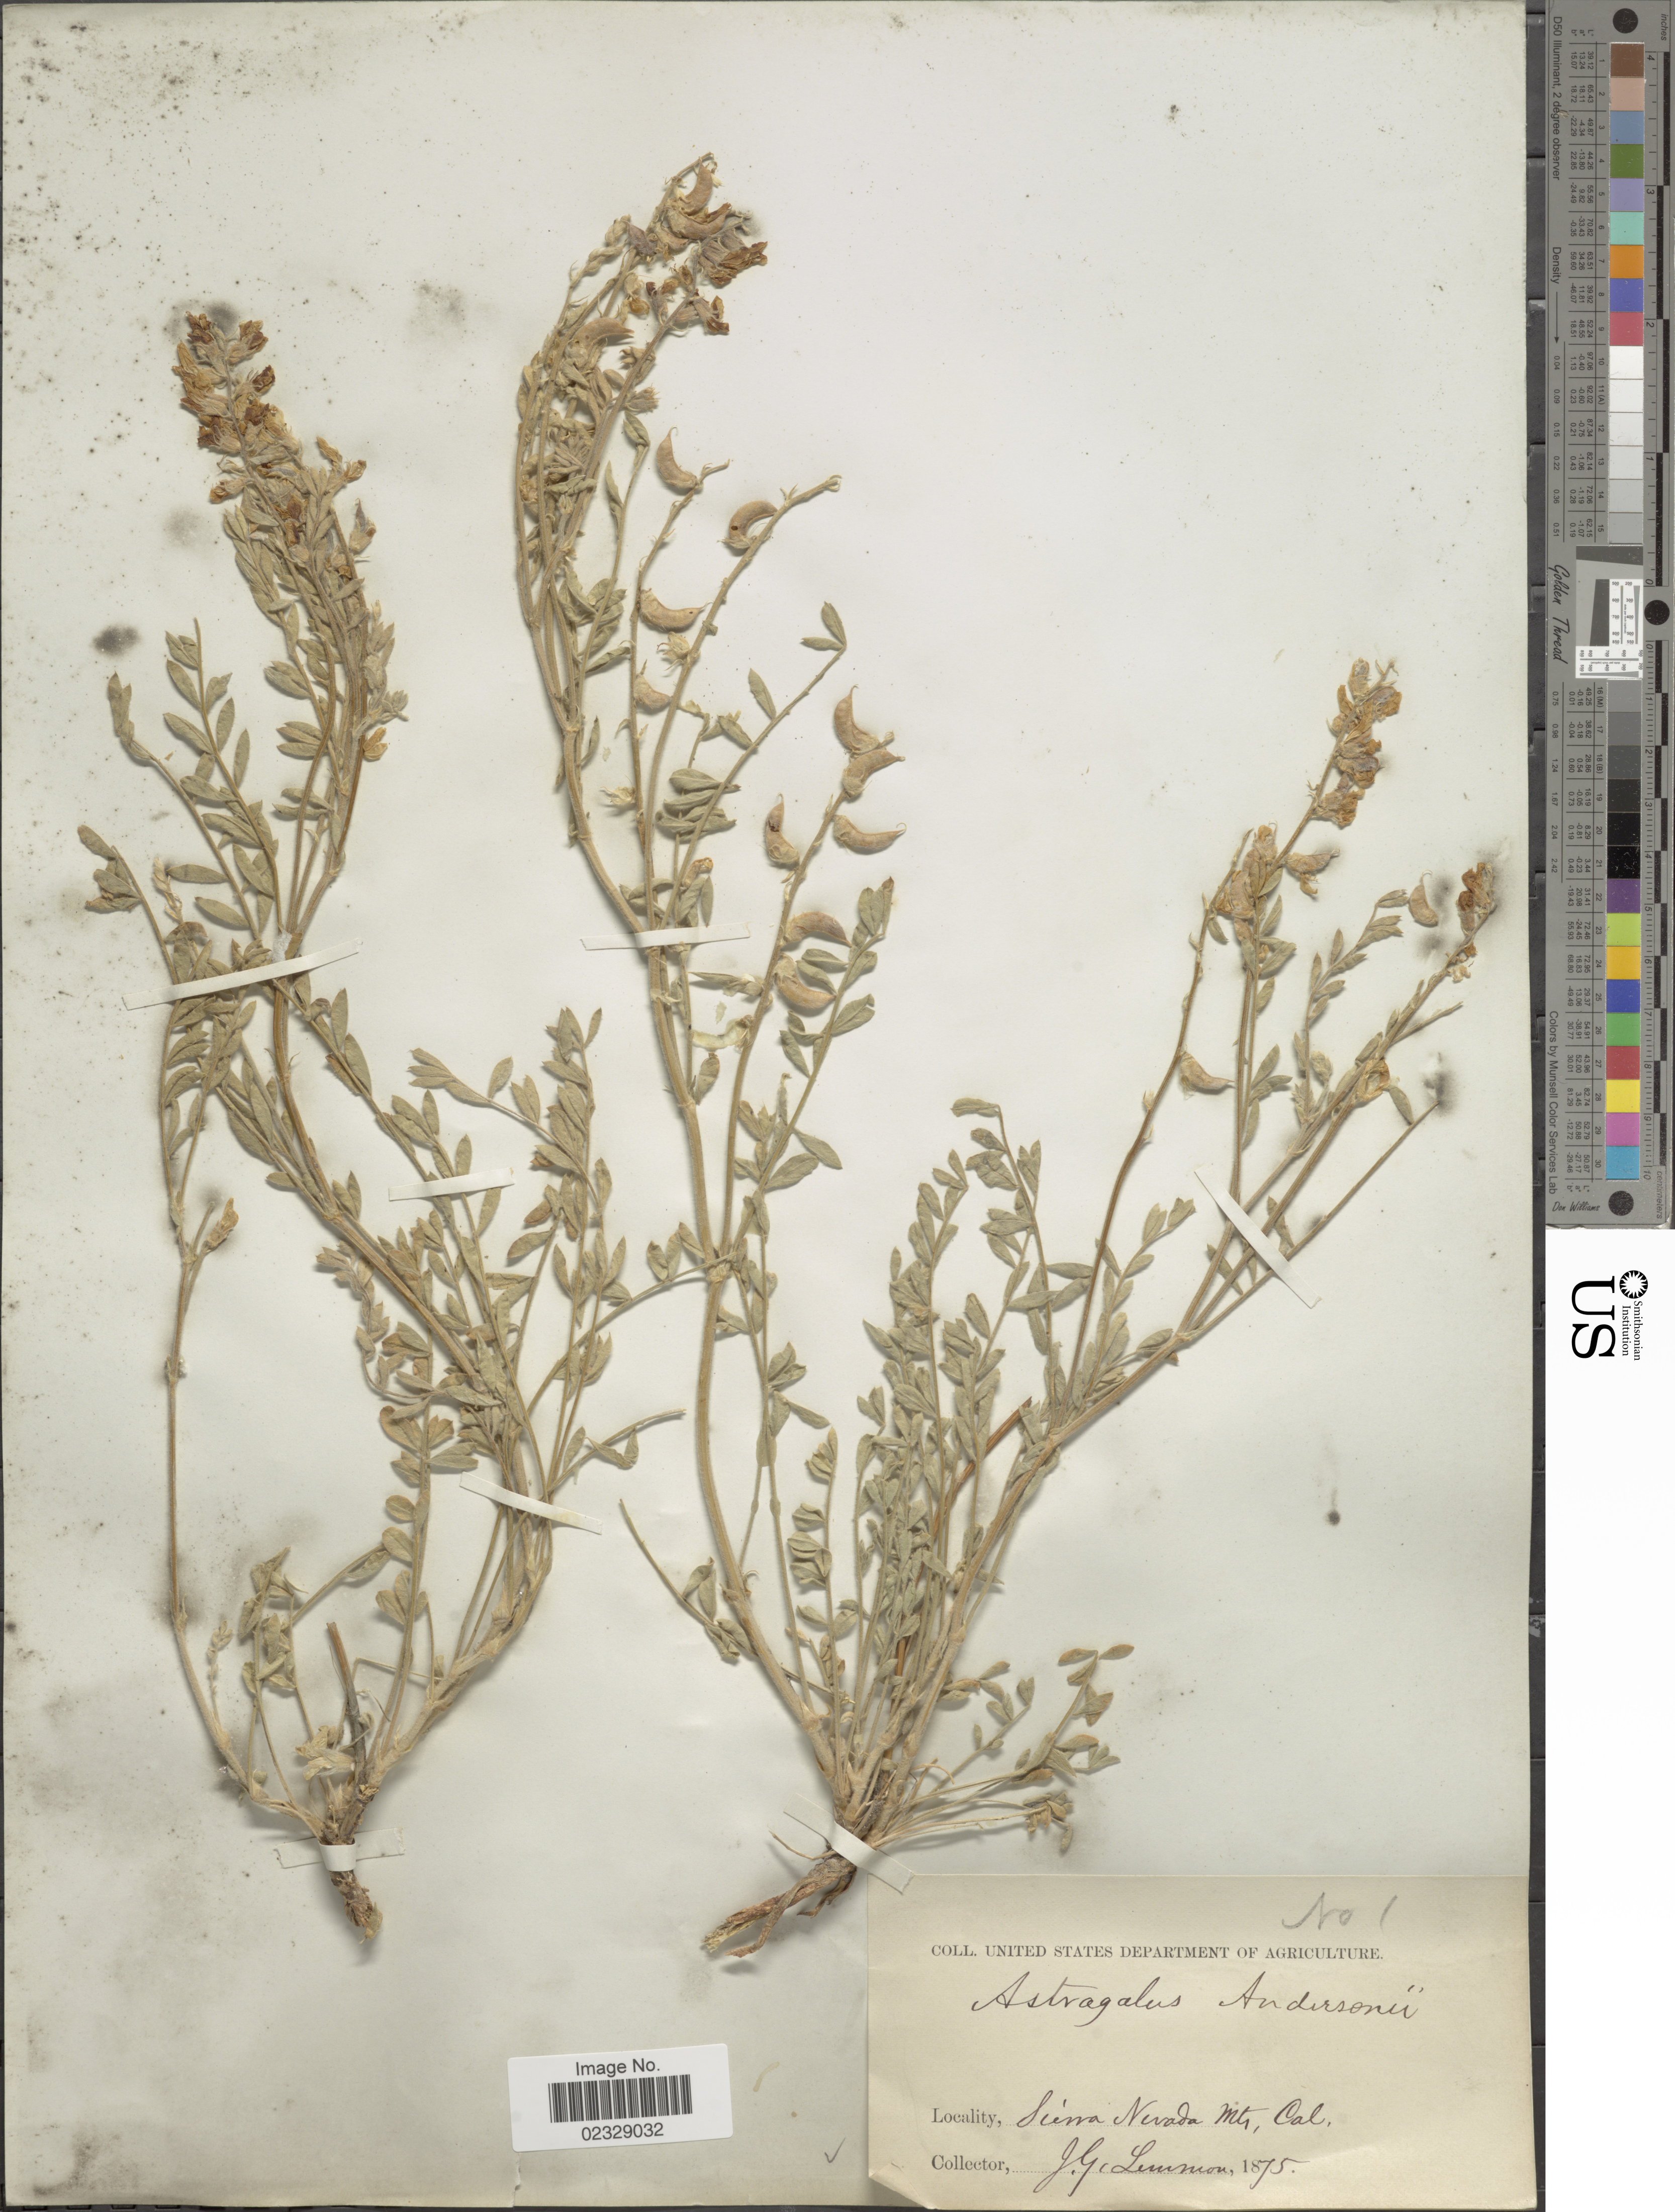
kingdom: Plantae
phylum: Tracheophyta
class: Magnoliopsida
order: Fabales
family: Fabaceae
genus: Astragalus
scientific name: Astragalus andersonii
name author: A. Gray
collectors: J. Lemmon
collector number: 1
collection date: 1875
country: United States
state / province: California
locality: Sierra Nevada Mts